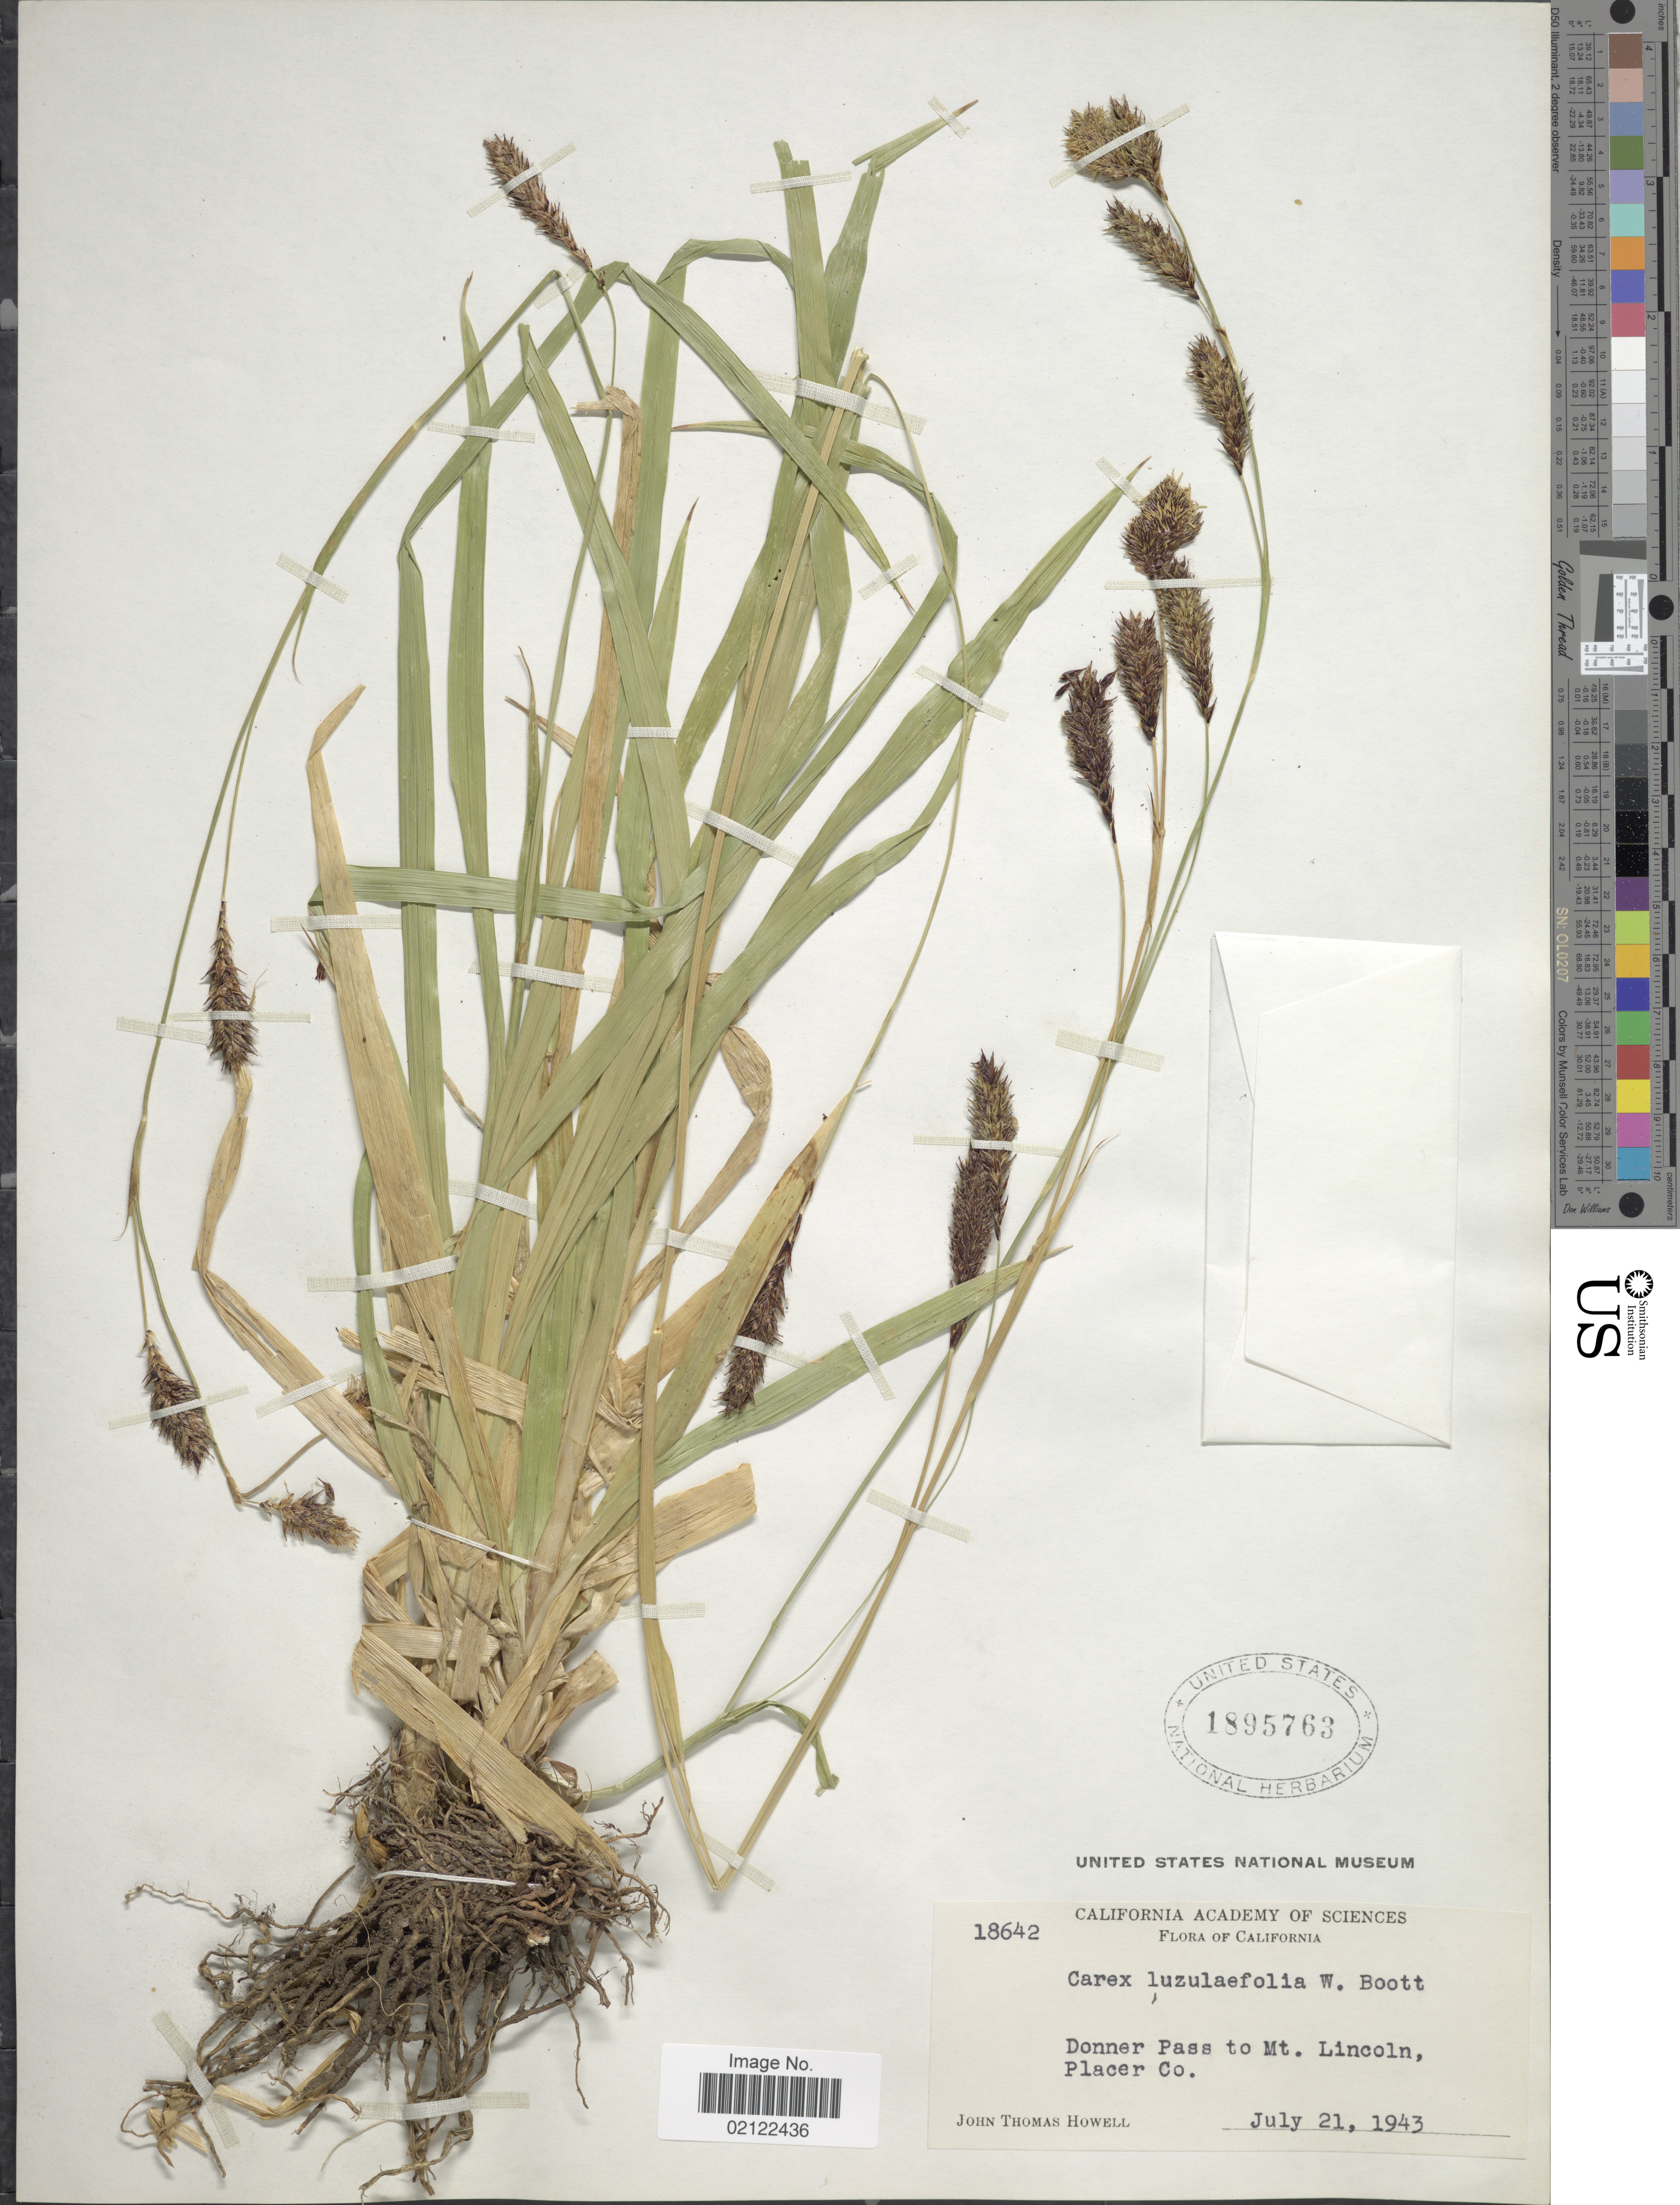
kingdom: Plantae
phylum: Tracheophyta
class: Liliopsida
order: Poales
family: Cyperaceae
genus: Carex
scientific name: Carex luzulifolia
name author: W. Boott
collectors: J. T. Howell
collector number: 18642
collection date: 1943-07-21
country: United States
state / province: California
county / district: Placer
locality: Donner Pass to Mt. Lincoln, Placer Co.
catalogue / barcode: US 1895763